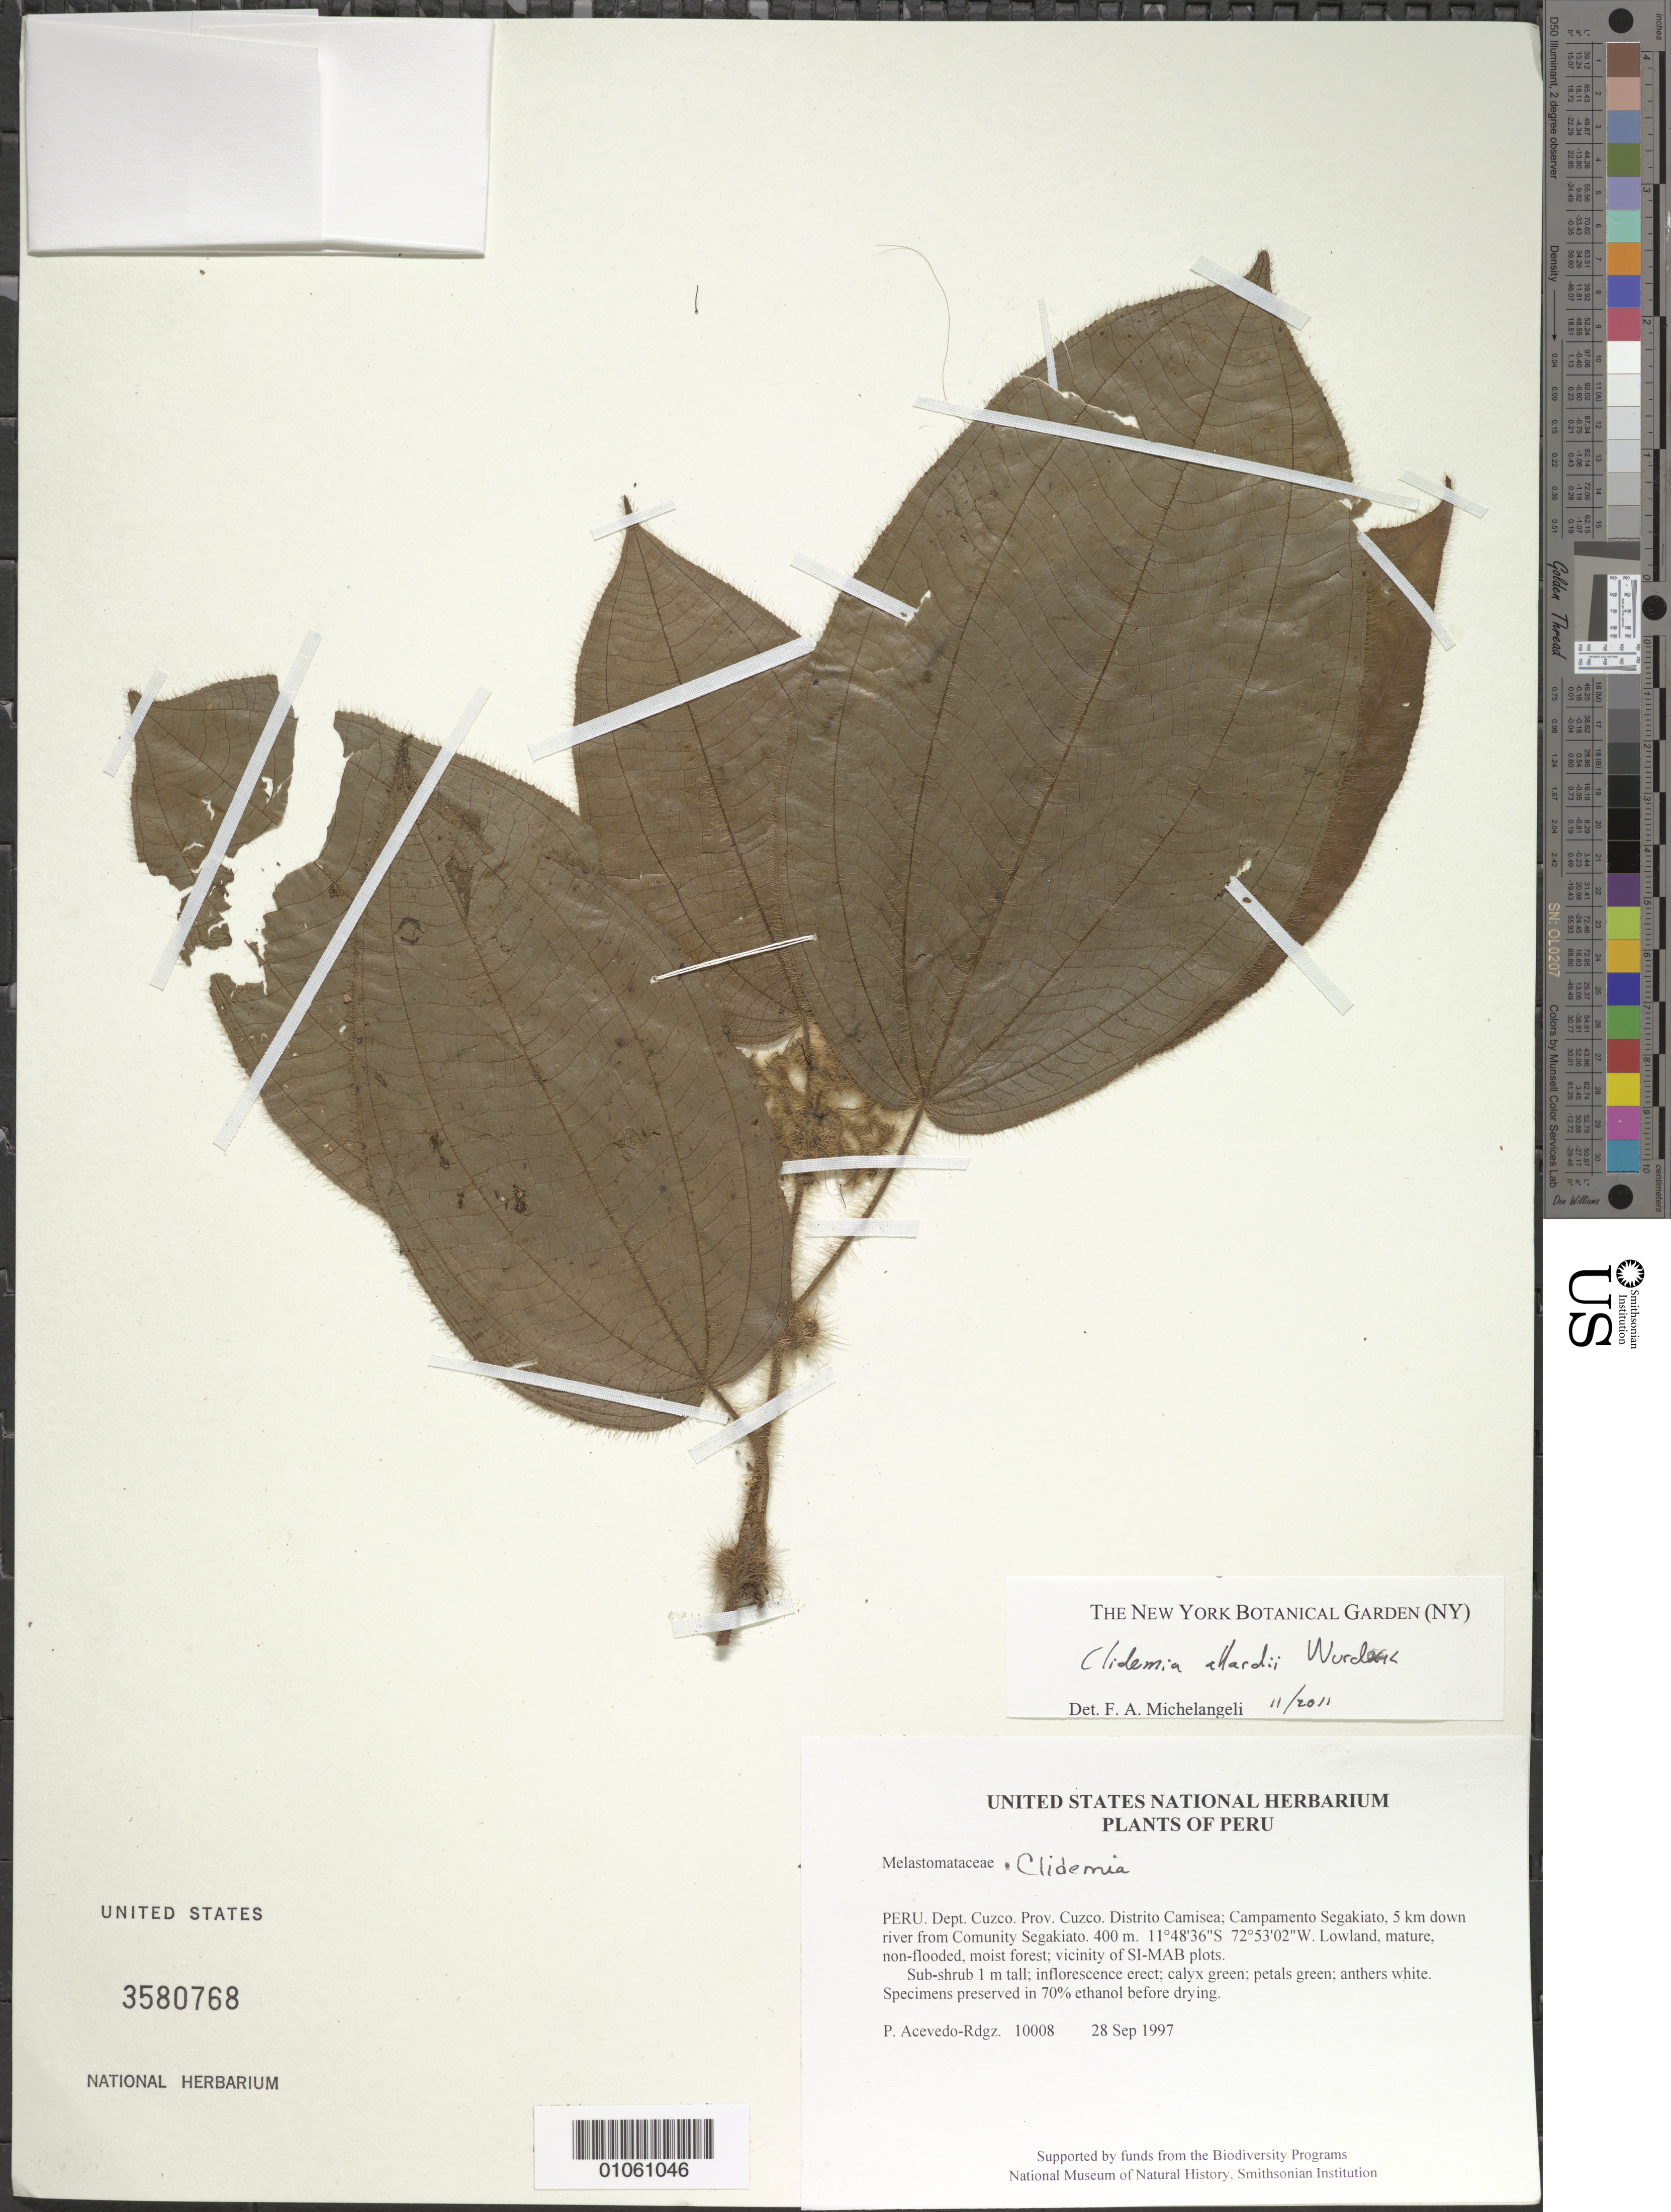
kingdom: Plantae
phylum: Tracheophyta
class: Magnoliopsida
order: Myrtales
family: Melastomataceae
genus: Clidemia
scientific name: Clidemia allardii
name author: Wurdack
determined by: Michelangeli, F. A.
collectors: P. Acevedo-Rodr.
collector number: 10008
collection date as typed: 28 Sep 1997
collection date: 1997-09-28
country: Peru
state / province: Cusco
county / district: Cusco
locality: Distrito Camisea; Campamento Segakiato, 5 km down river from Comunity Segakiato.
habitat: Lowland, mature, non-flooded, moist forest; vicinity of SI-MAB plots.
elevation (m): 400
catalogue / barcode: US 3580768